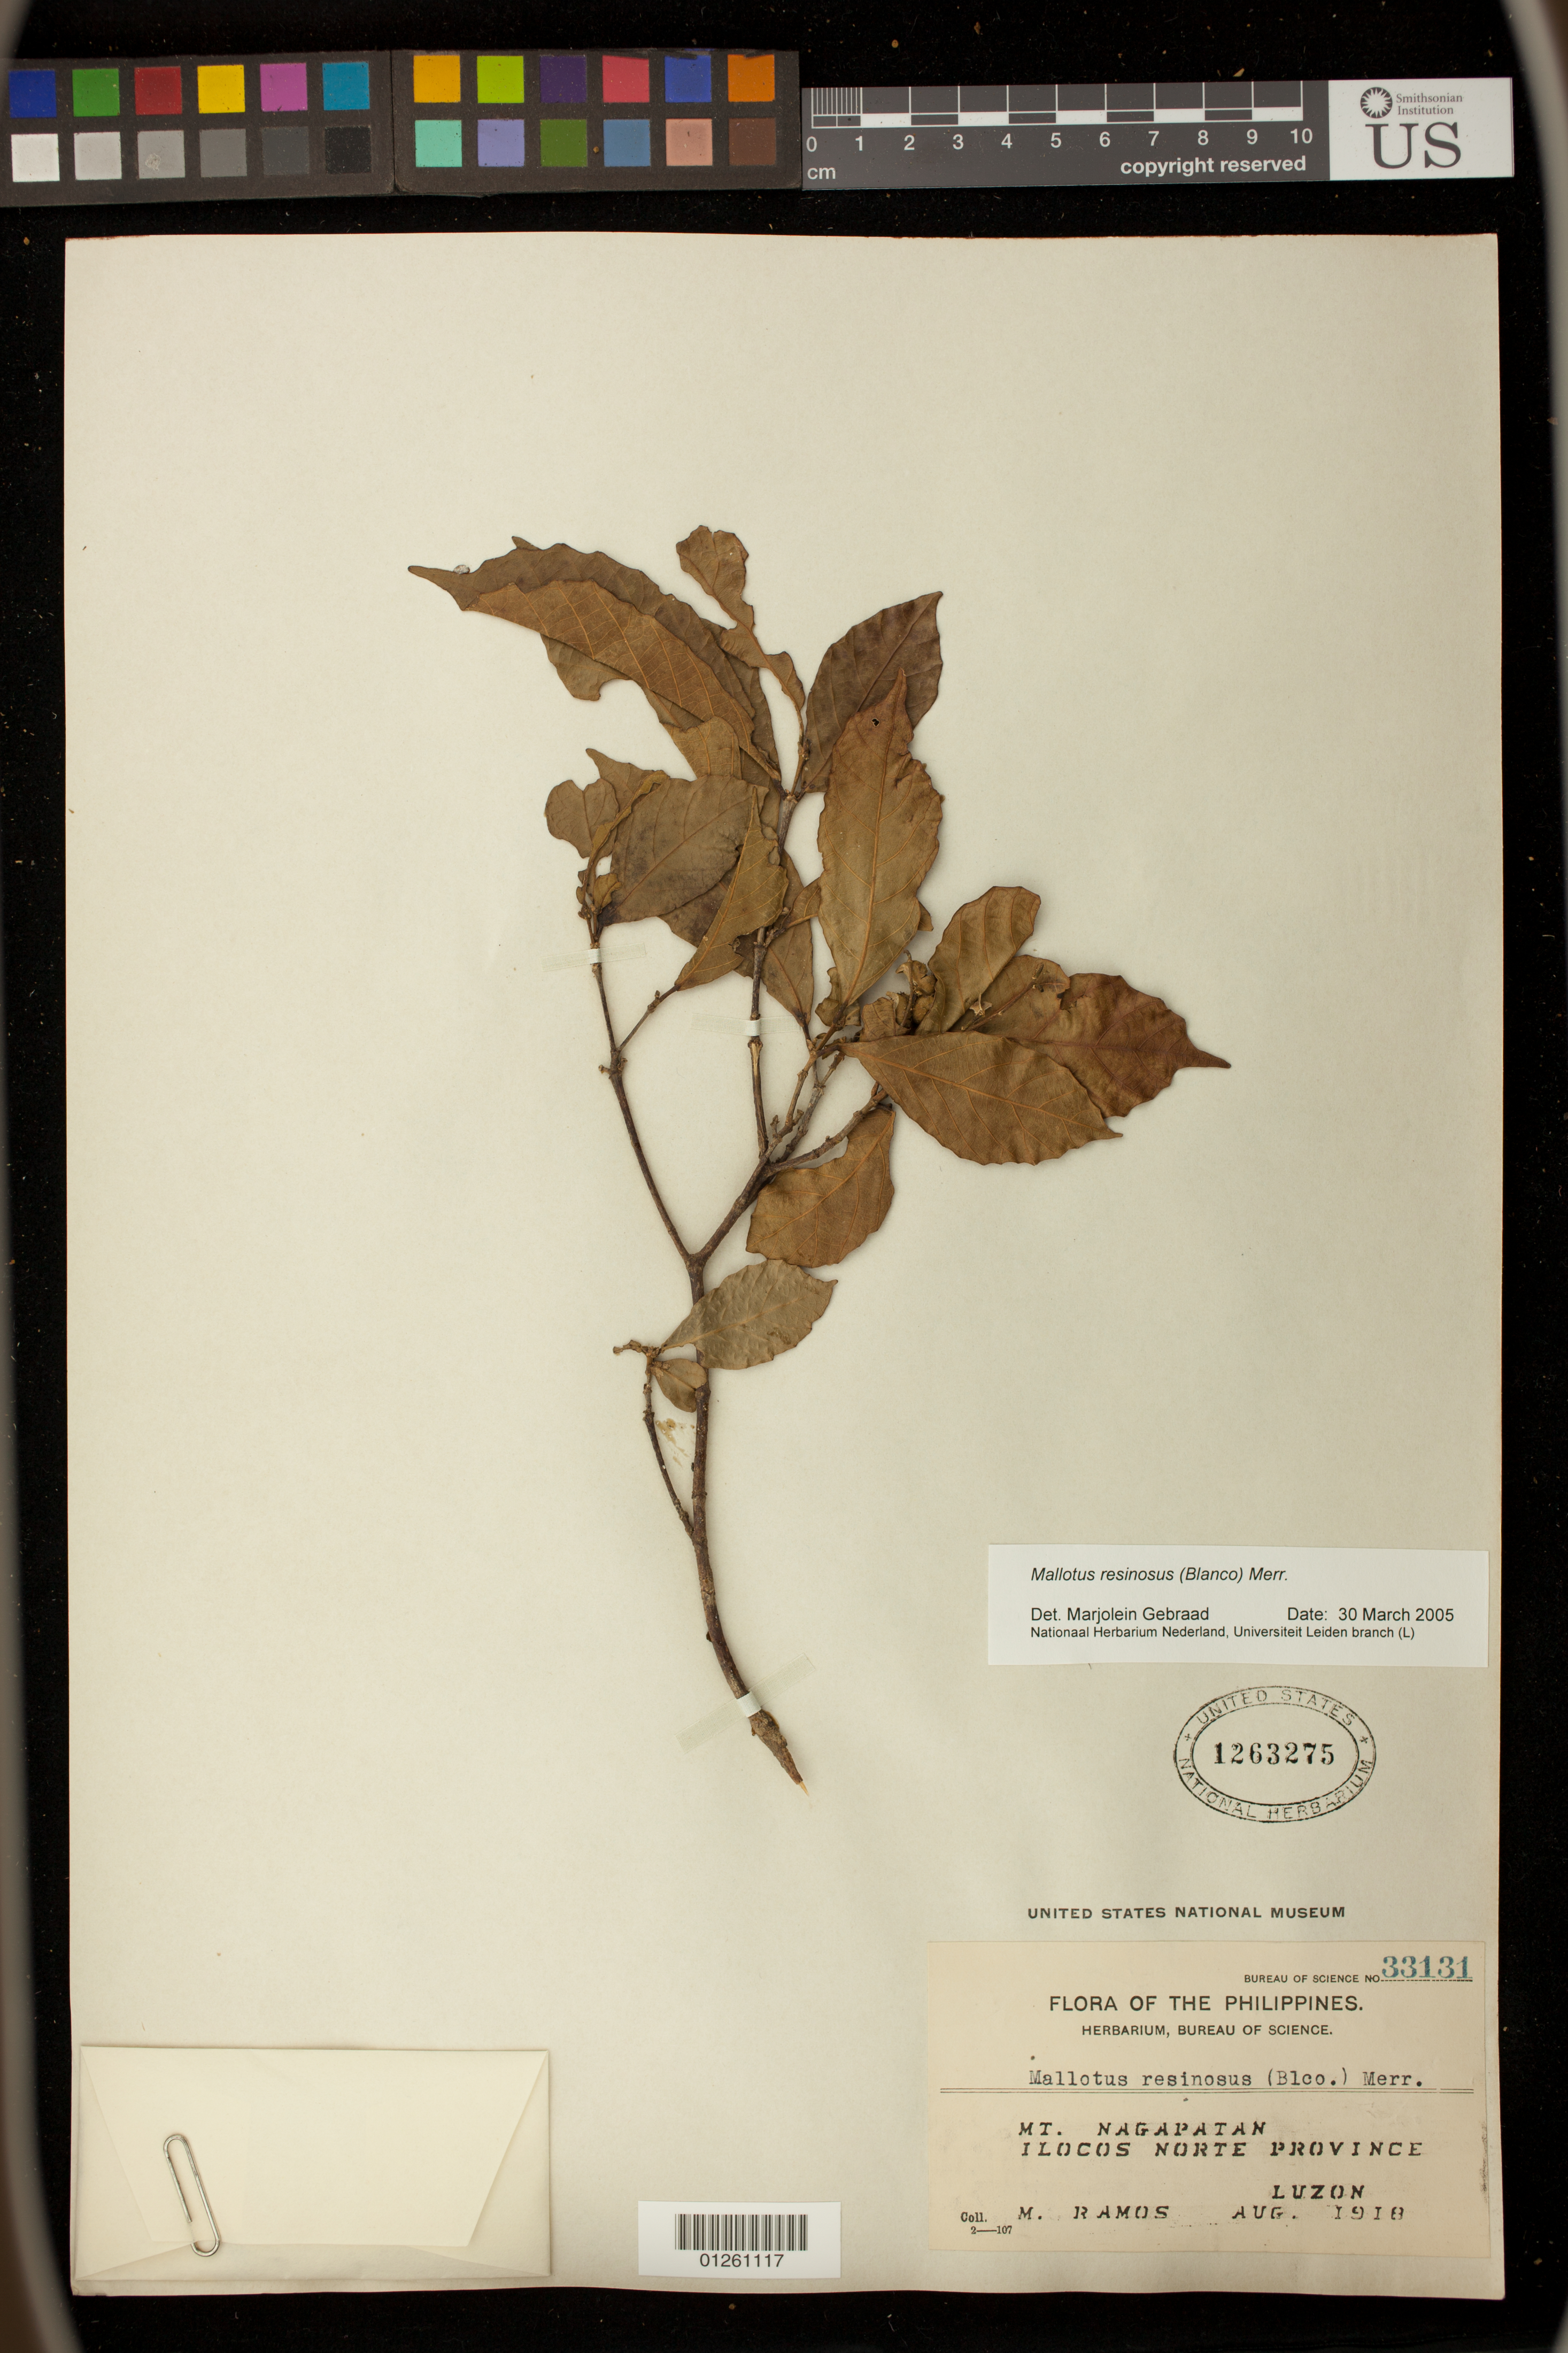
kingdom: Plantae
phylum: Tracheophyta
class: Magnoliopsida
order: Malpighiales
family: Euphorbiaceae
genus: Mallotus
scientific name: Mallotus resinosus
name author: (Blanco) Merr.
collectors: M. Ramos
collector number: Bur. Sci. 33131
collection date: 1918-08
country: Philippines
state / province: Ilocos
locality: Mt. Nagapatan, Ilocos Norte Province, Luzon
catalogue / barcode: US 1263275